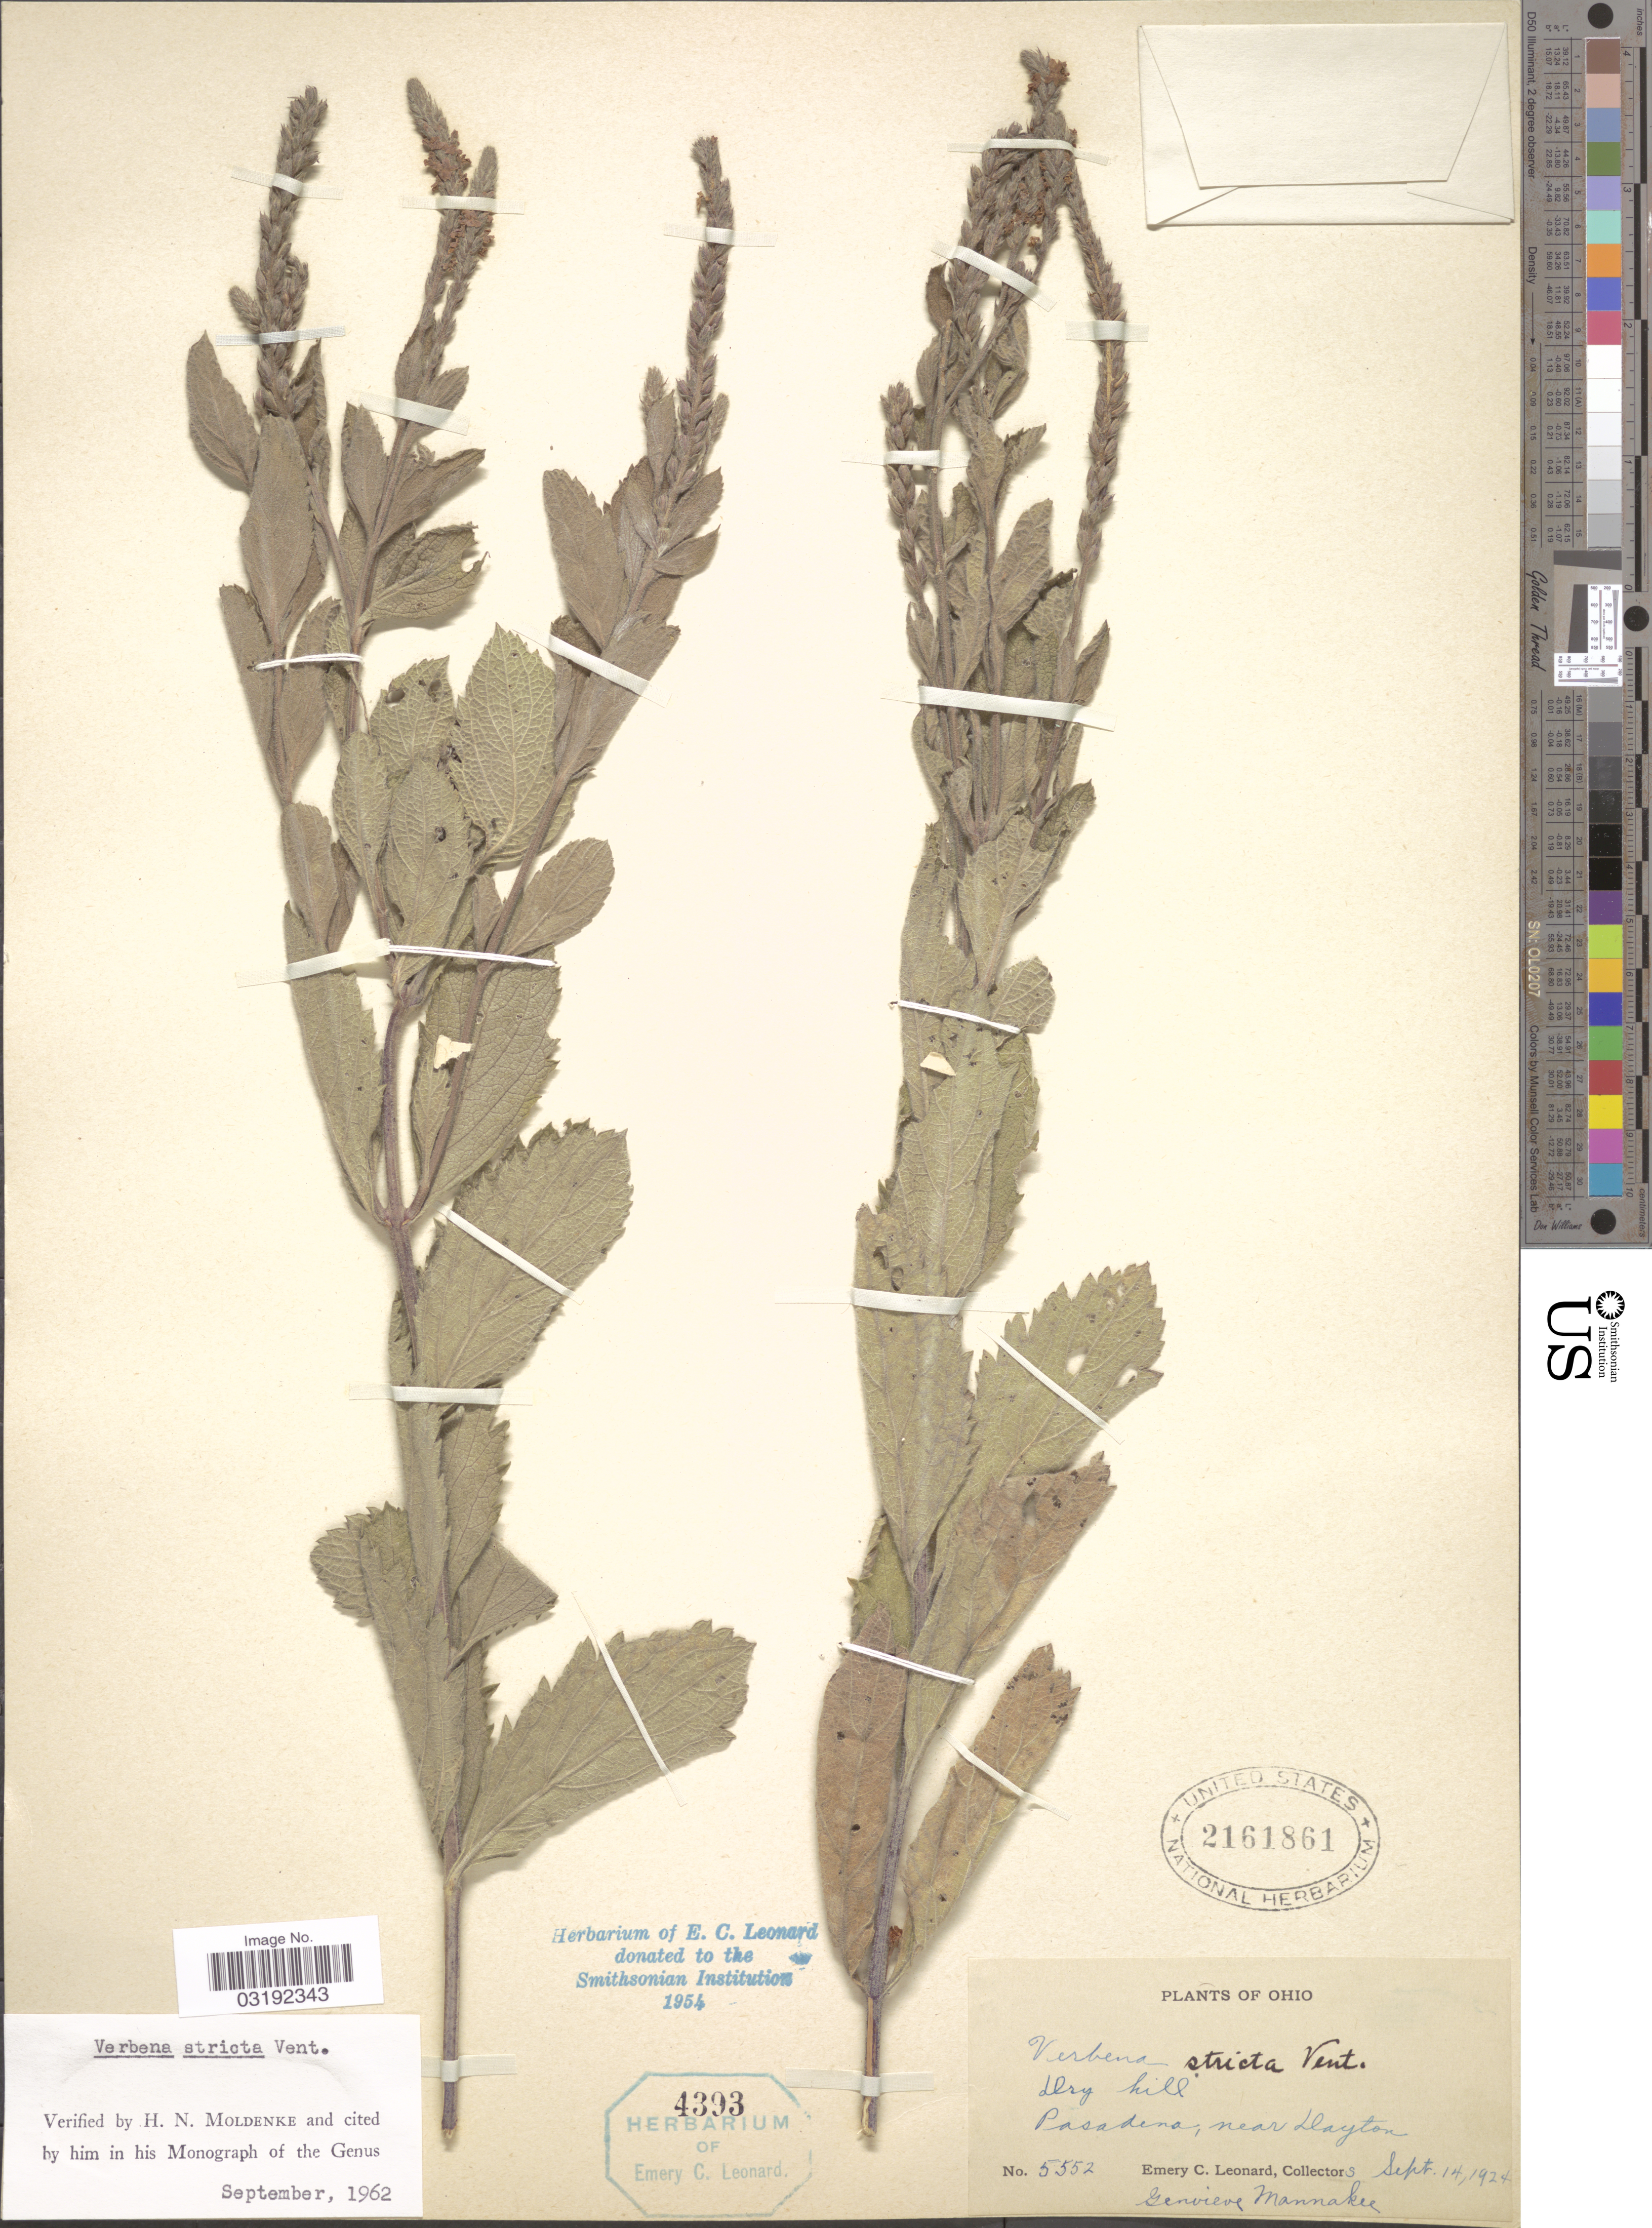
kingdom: Plantae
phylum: Tracheophyta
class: Magnoliopsida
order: Lamiales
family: Verbenaceae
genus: Verbena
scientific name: Verbena stricta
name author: Vent.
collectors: E. C. Leonard & G. Mannakee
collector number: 5552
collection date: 1924-09-14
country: United States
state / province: Ohio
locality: Dry hill, Pasadena, near Dayton.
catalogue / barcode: US 2161861